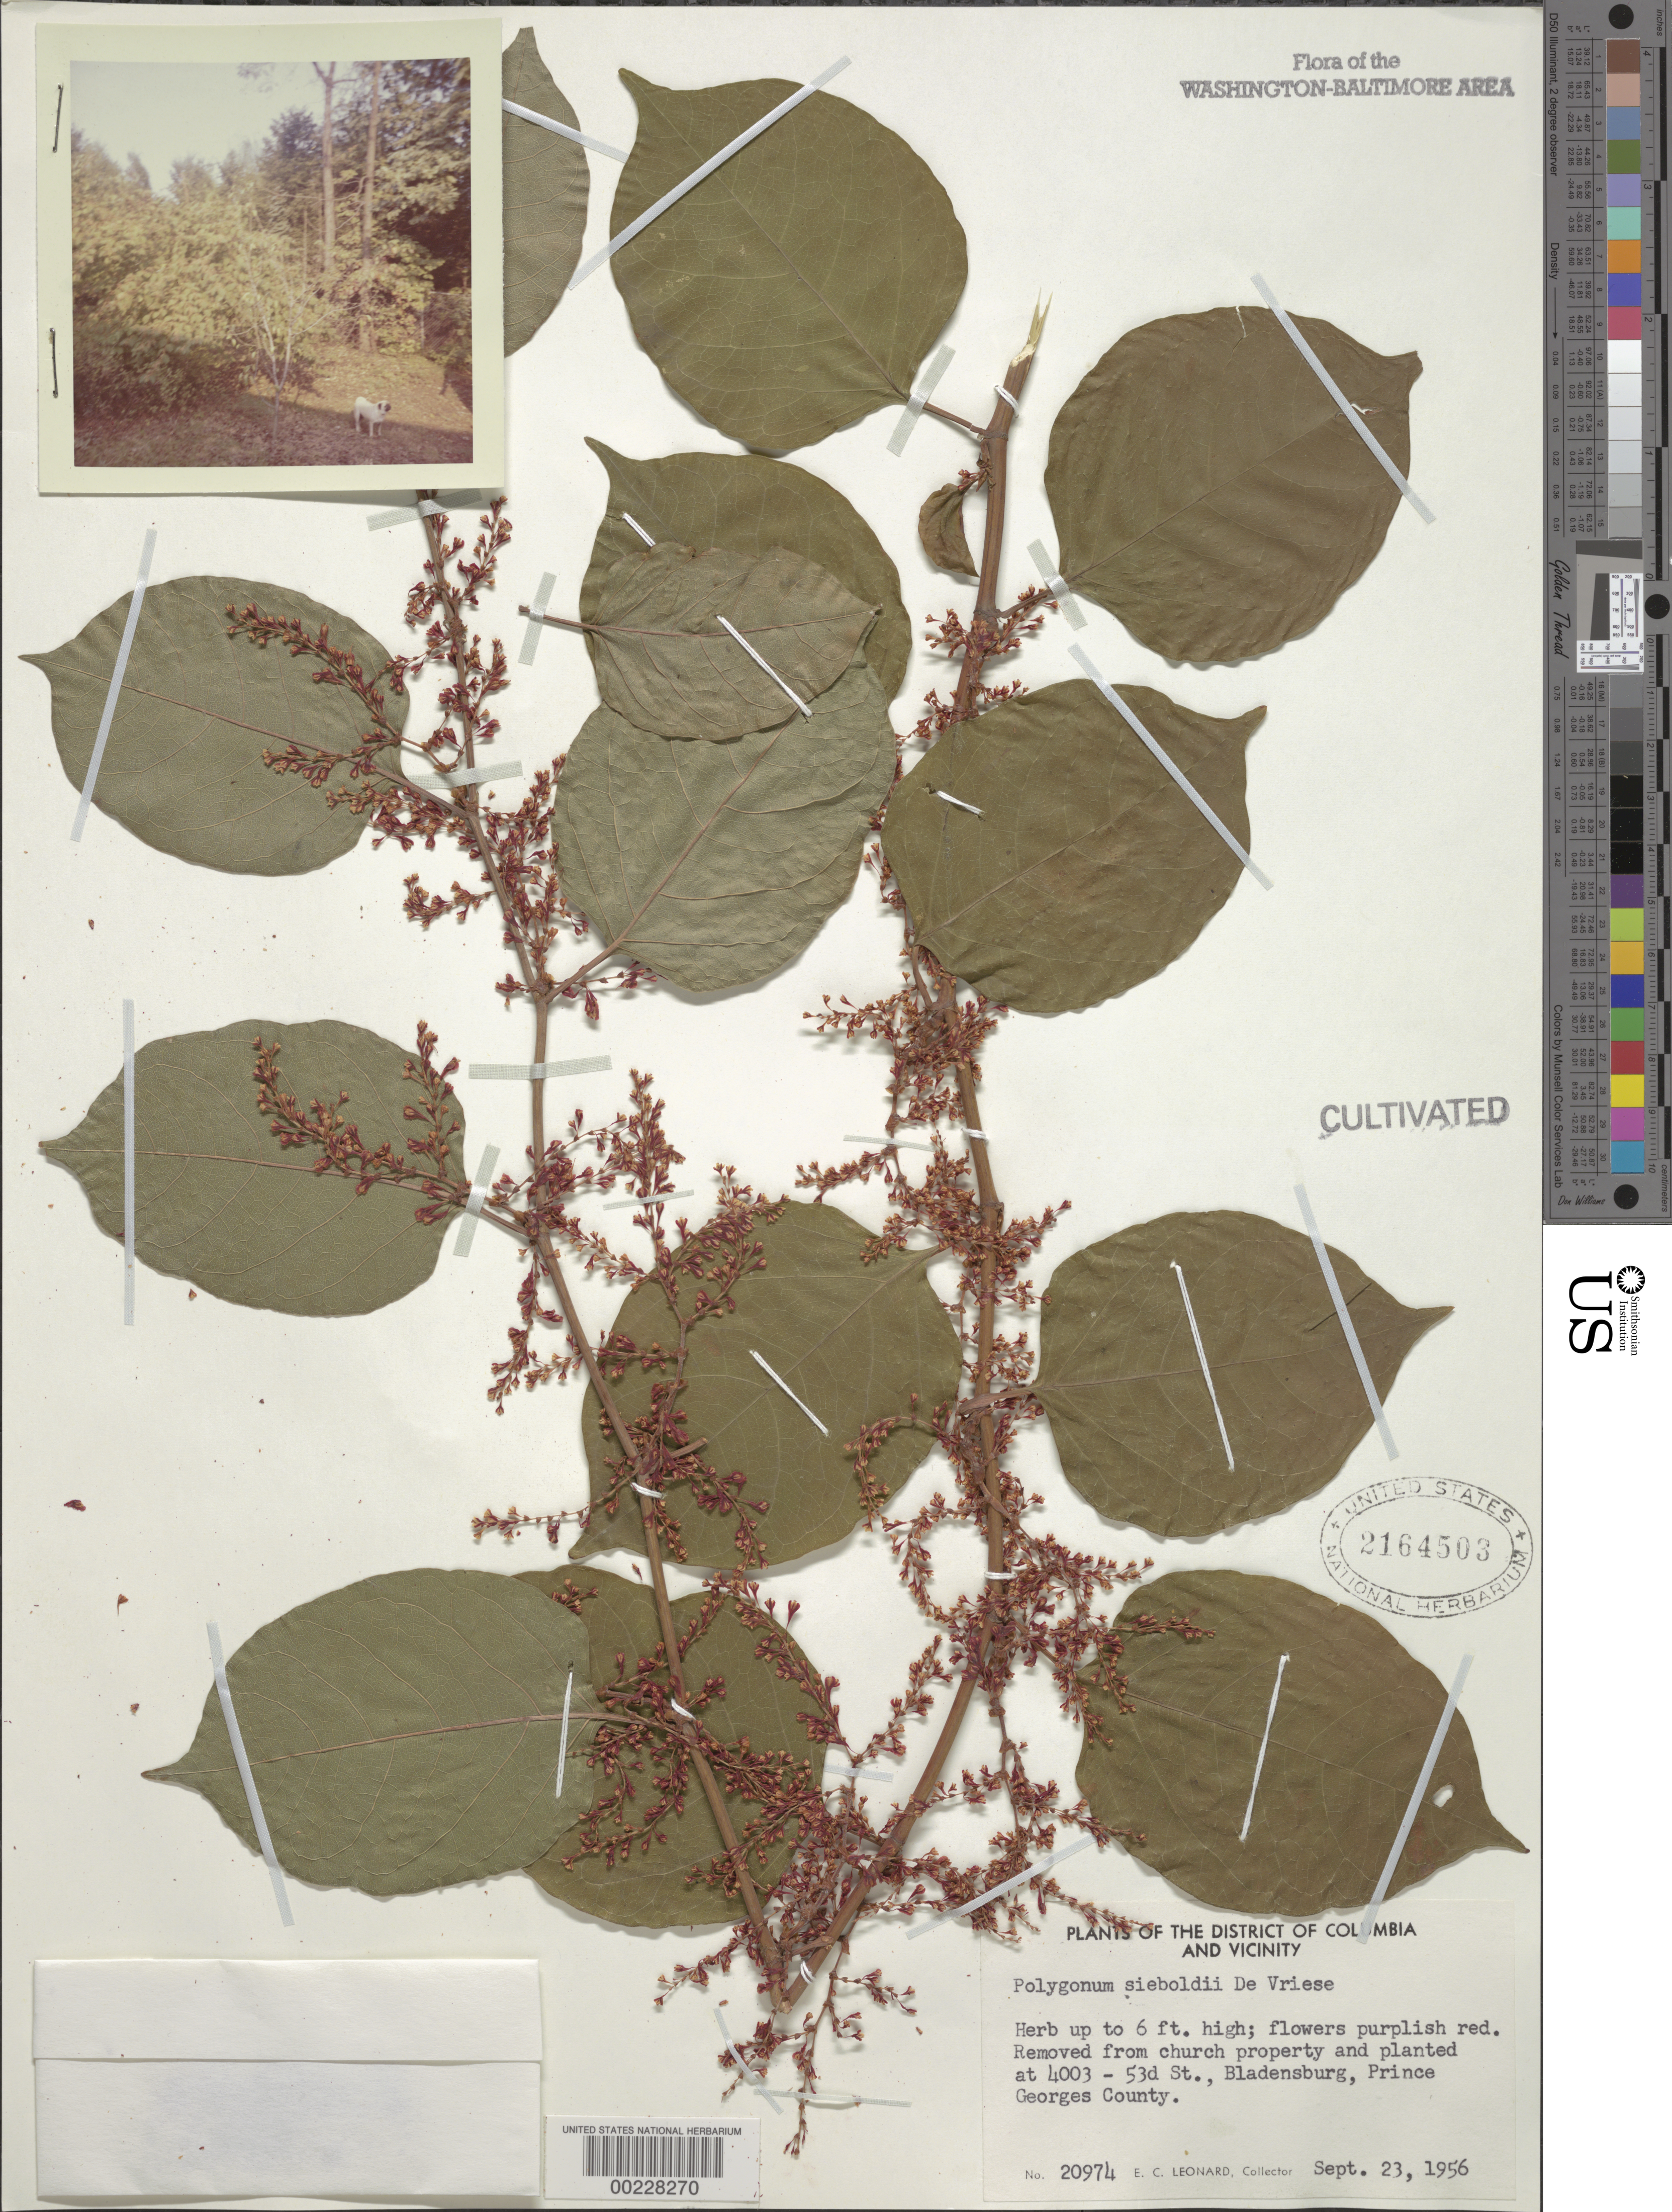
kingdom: Plantae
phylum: Tracheophyta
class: Magnoliopsida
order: Caryophyllales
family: Polygonaceae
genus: Polygonum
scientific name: Polygonum sieboldii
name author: Meisn.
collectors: E. C. Leonard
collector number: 20974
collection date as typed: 23 Sep 1956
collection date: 1956-09-23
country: United States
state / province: Maryland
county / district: Prince George's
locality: Bladensburg, 4003 53rd St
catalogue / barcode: US 2164503